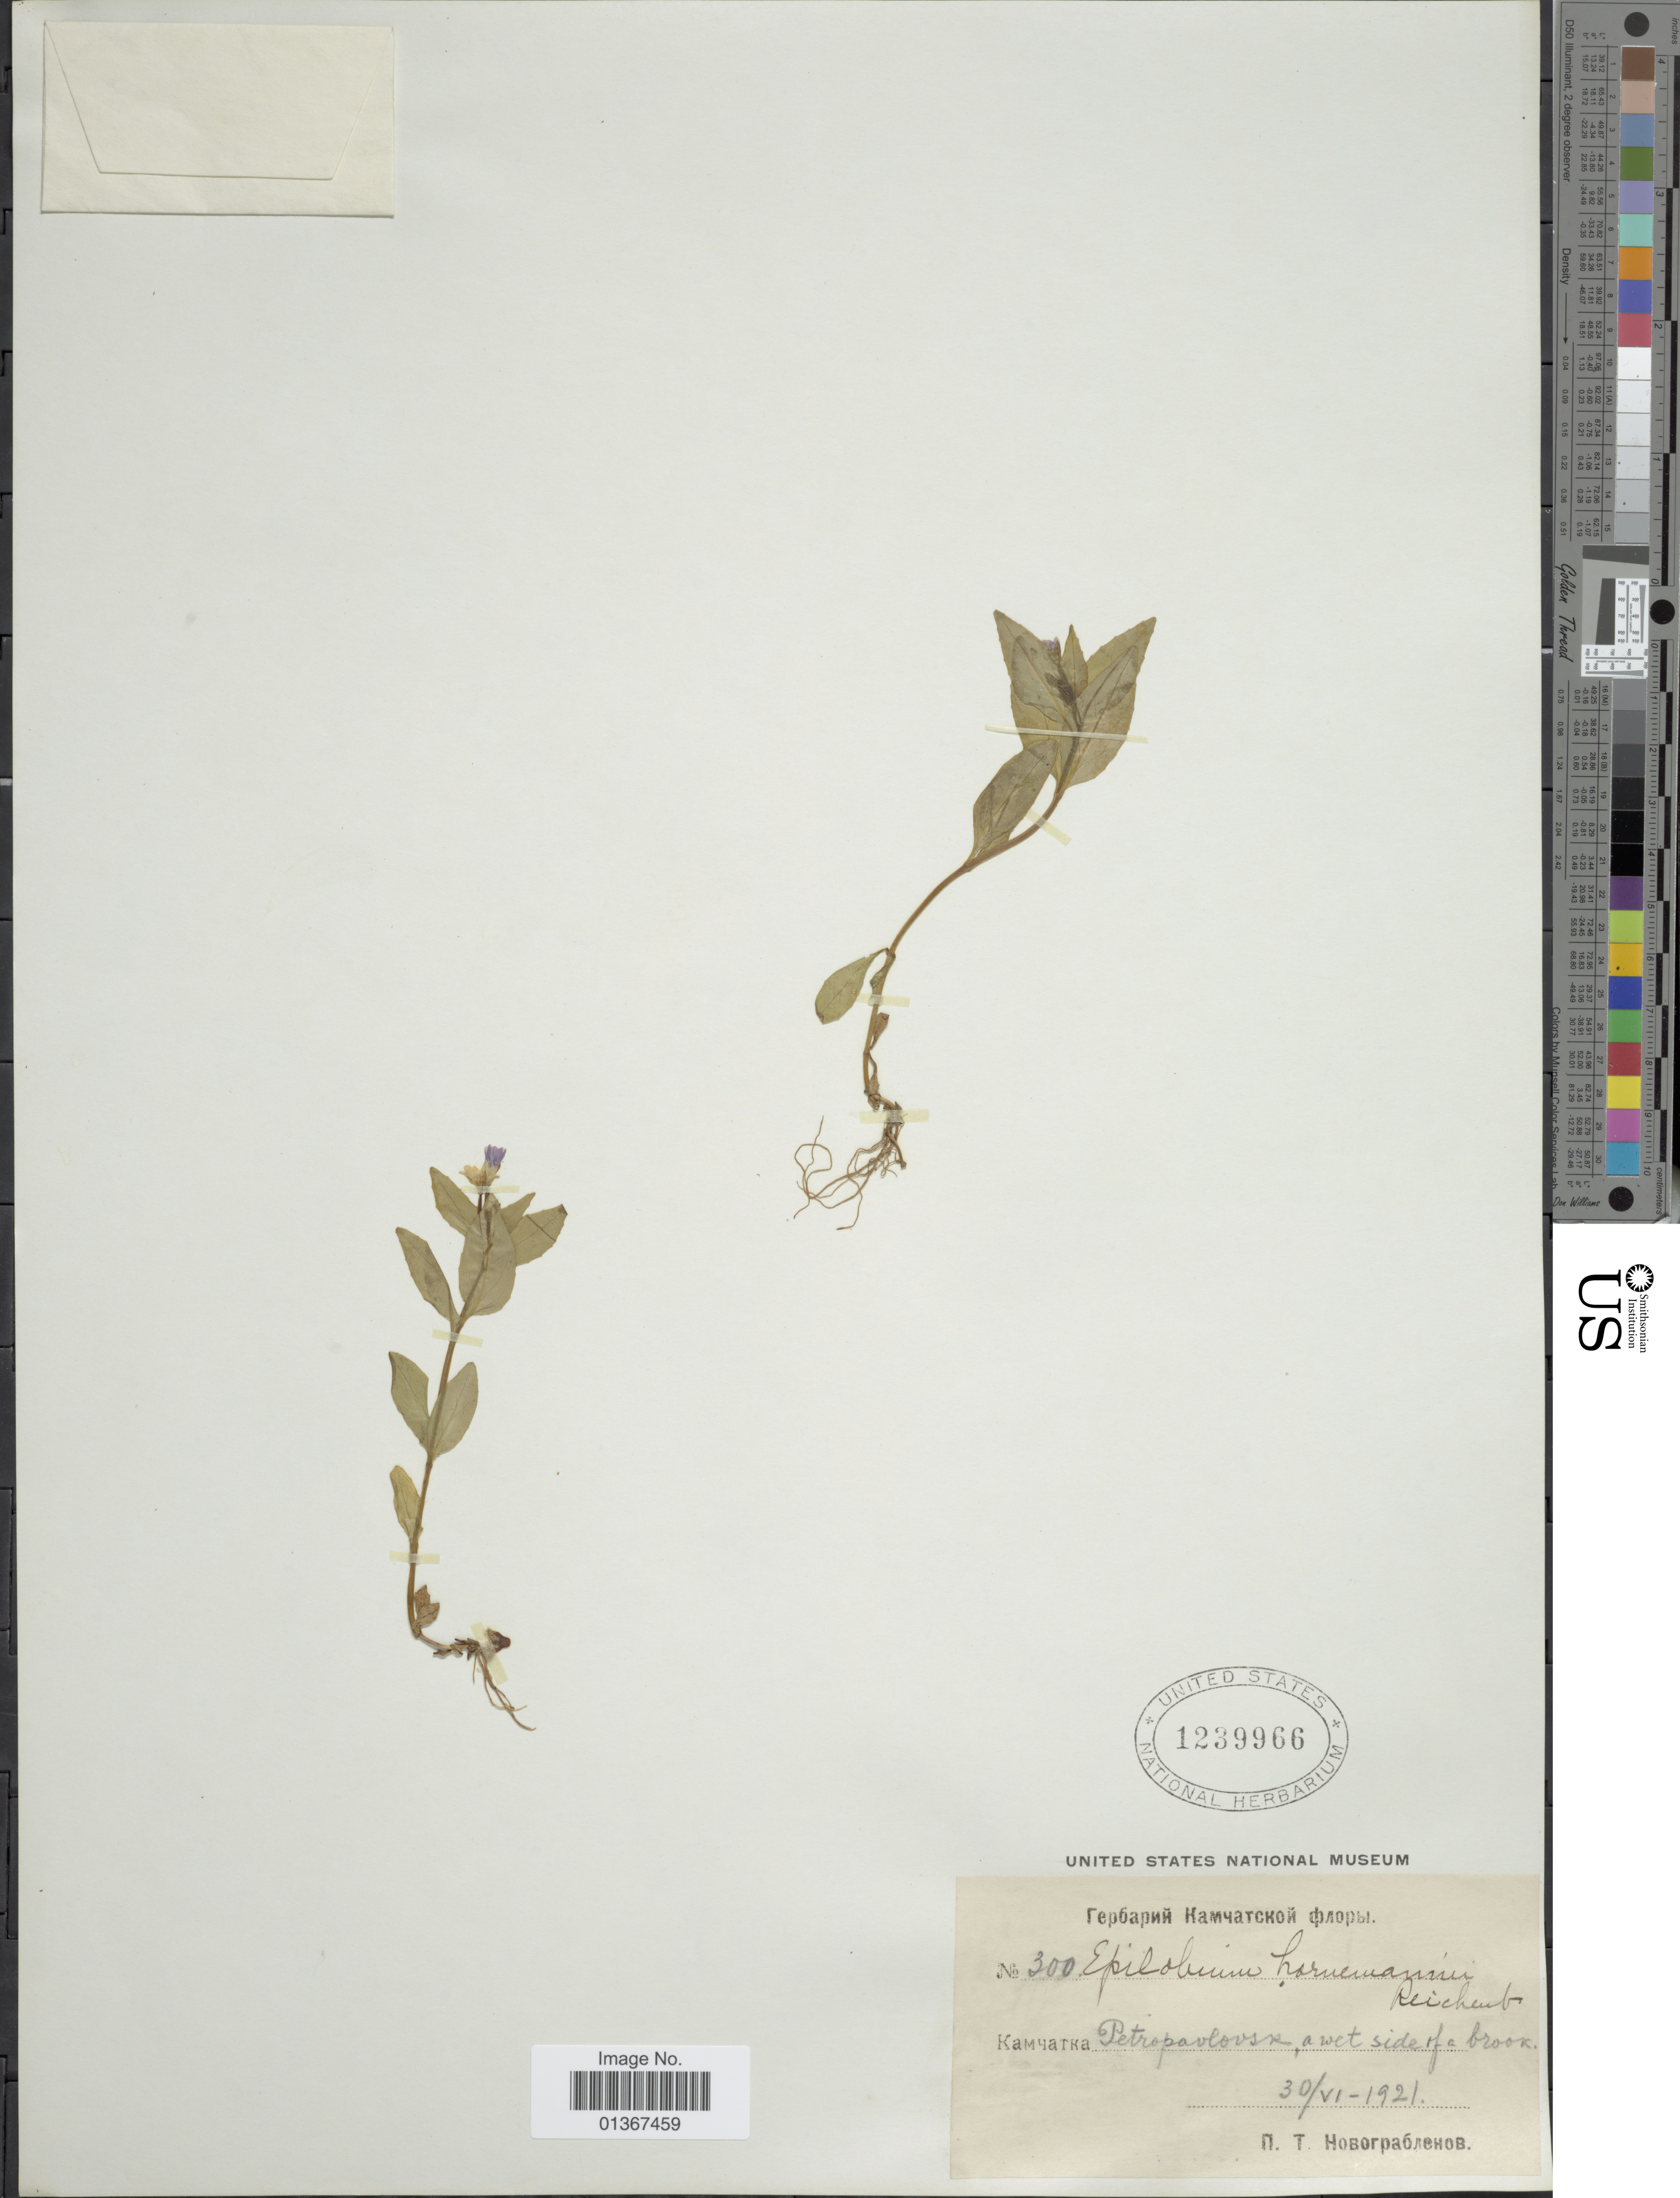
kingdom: Plantae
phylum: Tracheophyta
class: Magnoliopsida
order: Myrtales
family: Onagraceae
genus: Epilobium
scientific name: Epilobium hornemannii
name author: Rchb.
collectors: P. Novograblenov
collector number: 300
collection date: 1921-06-30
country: Russian Federation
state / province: Kamchatka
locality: Petropavlovsk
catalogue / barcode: US 1239966